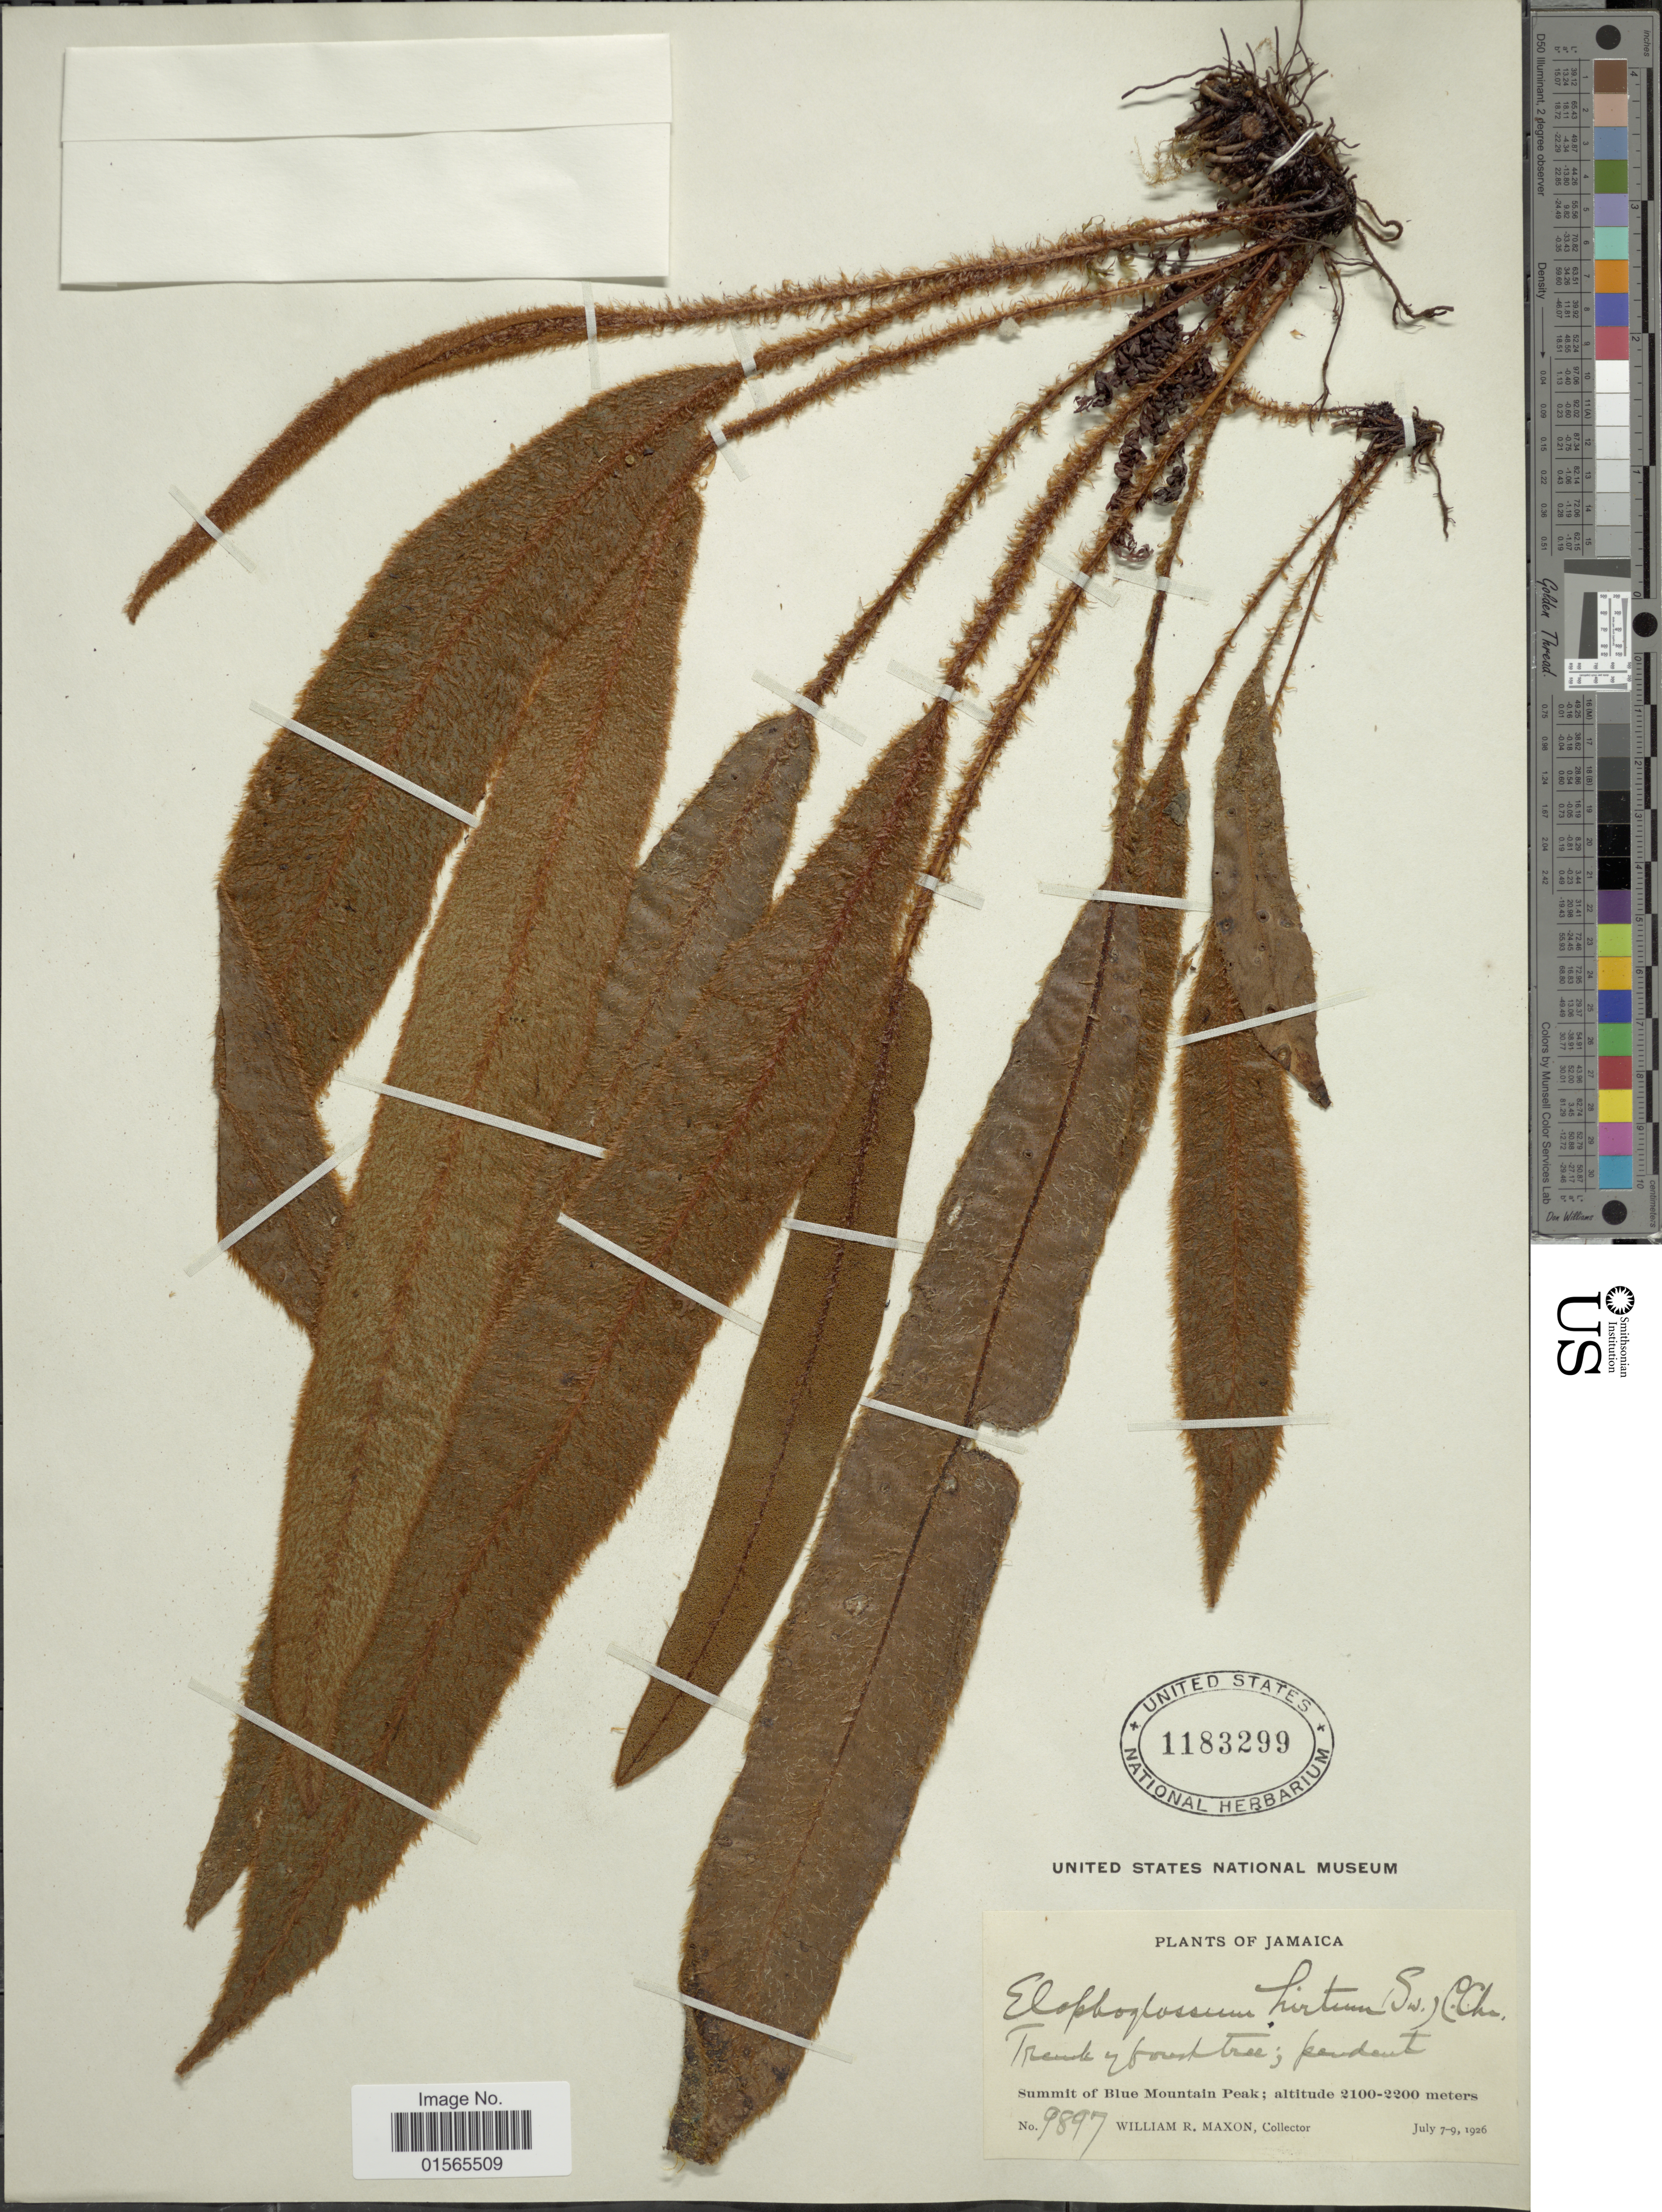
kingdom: Plantae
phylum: Tracheophyta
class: Polypodiopsida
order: Polypodiales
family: Dryopteridaceae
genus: Elaphoglossum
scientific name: Elaphoglossum hirtum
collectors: W. R. Maxon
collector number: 9897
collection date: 1926-07-07/1926-07-09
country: Jamaica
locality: Summit of Blue Mountain Peak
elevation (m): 2100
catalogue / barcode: US 1183299